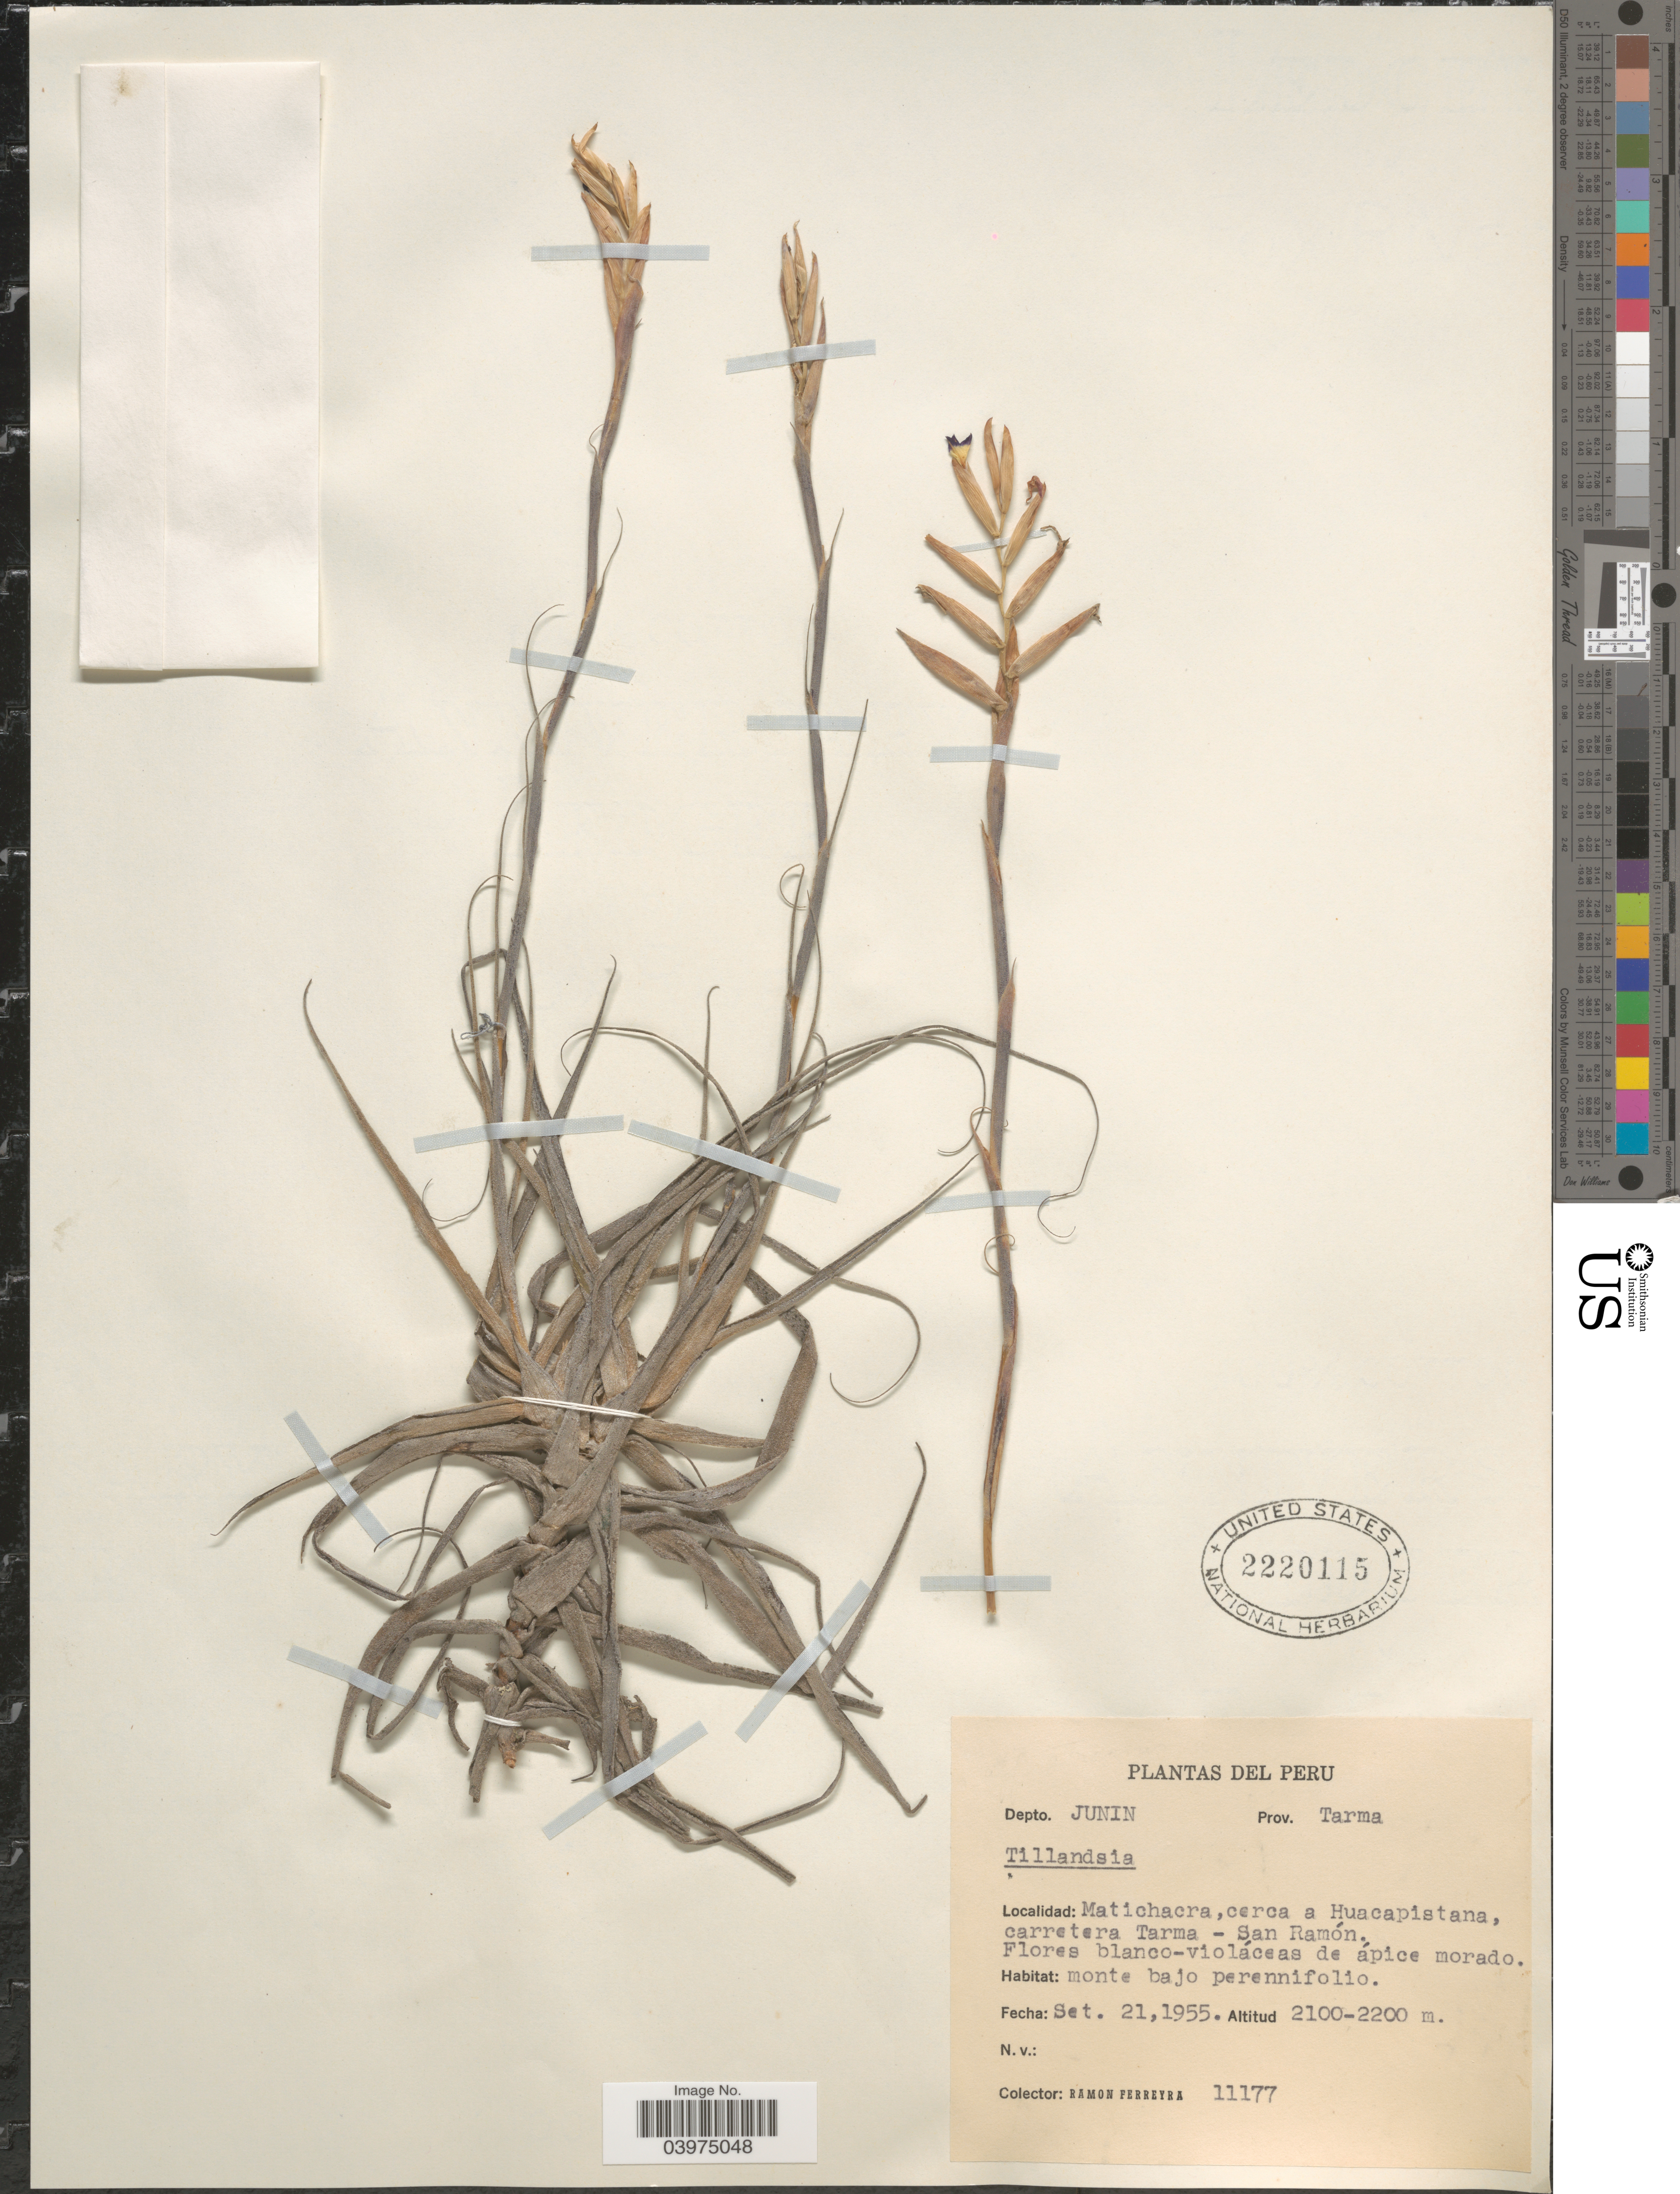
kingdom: Plantae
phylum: Tracheophyta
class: Liliopsida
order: Poales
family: Bromeliaceae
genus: Tillandsia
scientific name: Tillandsia sp.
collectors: R. A. Ferreyra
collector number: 11177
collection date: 1955-01-21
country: Peru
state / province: Junín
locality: Depto. Junin Prov. Tarma. Matichacra, cerca a Huacapistana, carretera Tarma - San Ramón.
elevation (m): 2100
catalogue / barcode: US 2220115